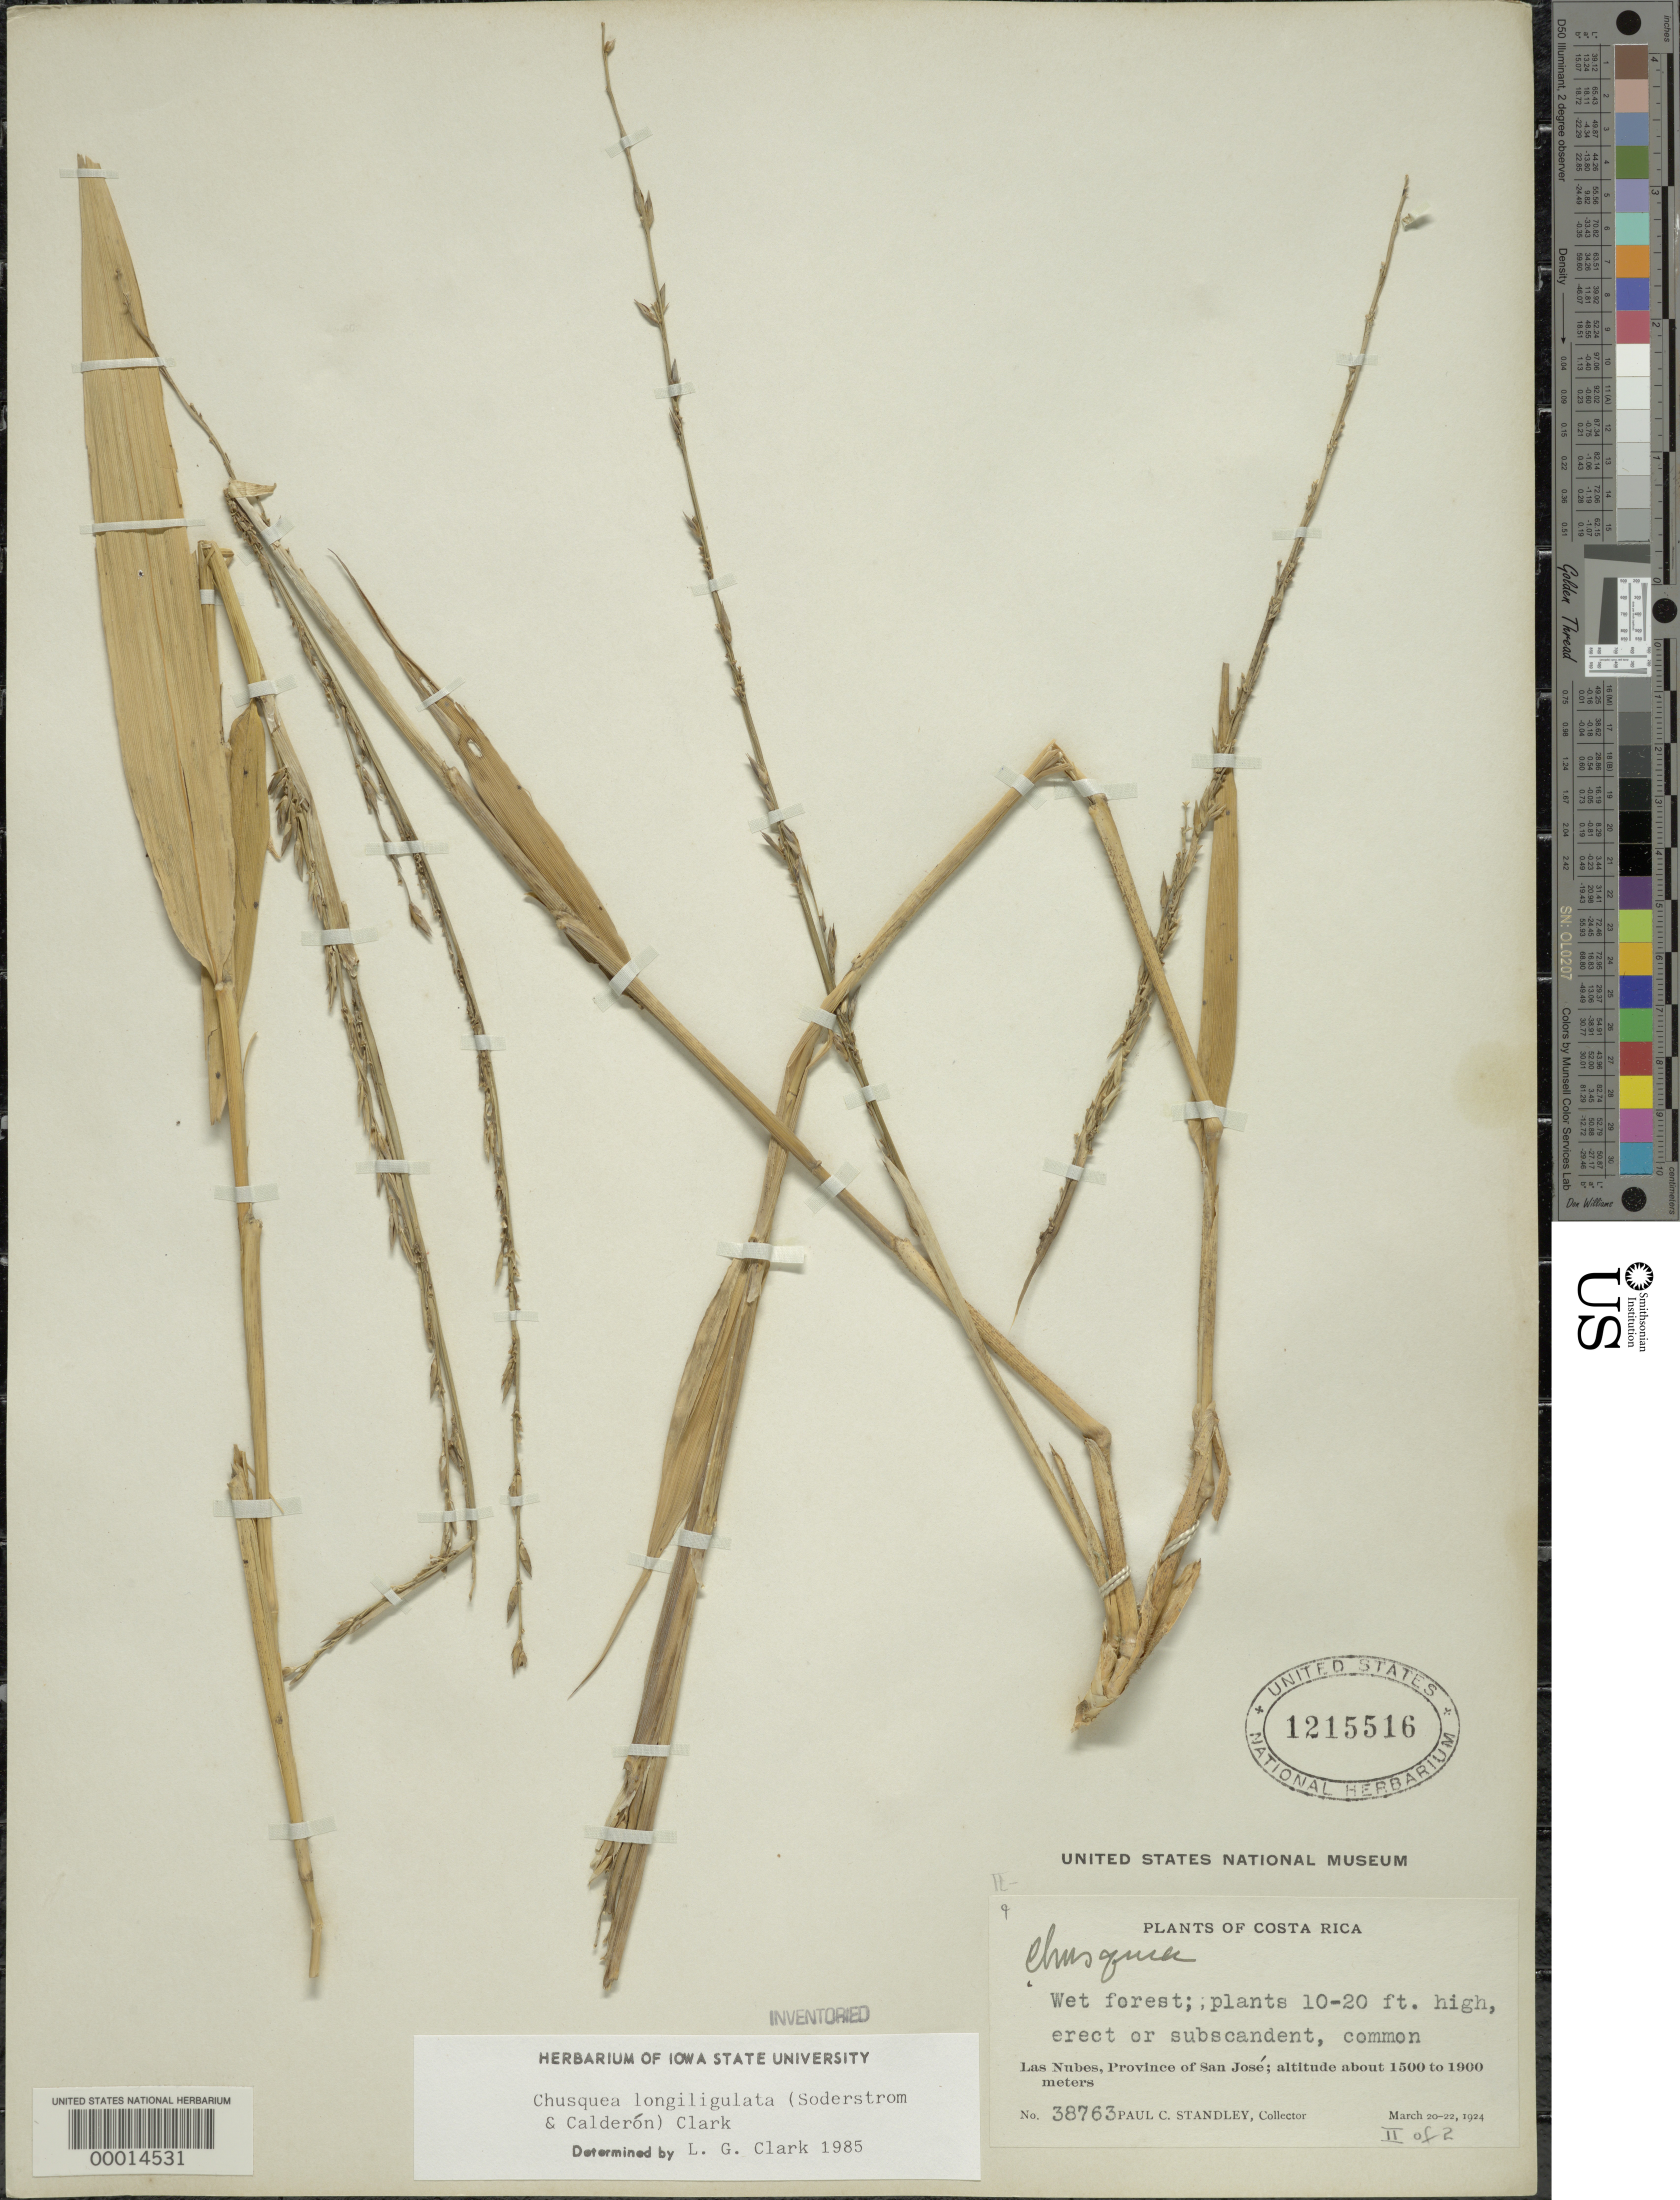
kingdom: Plantae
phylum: Tracheophyta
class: Liliopsida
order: Poales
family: Poaceae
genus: Chusquea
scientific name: Chusquea longiligulata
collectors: P. C. Standley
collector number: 38763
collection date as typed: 20 Mar 1924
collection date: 1924-03-20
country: Costa Rica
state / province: San José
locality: Las nubes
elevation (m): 1500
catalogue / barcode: US 1215516